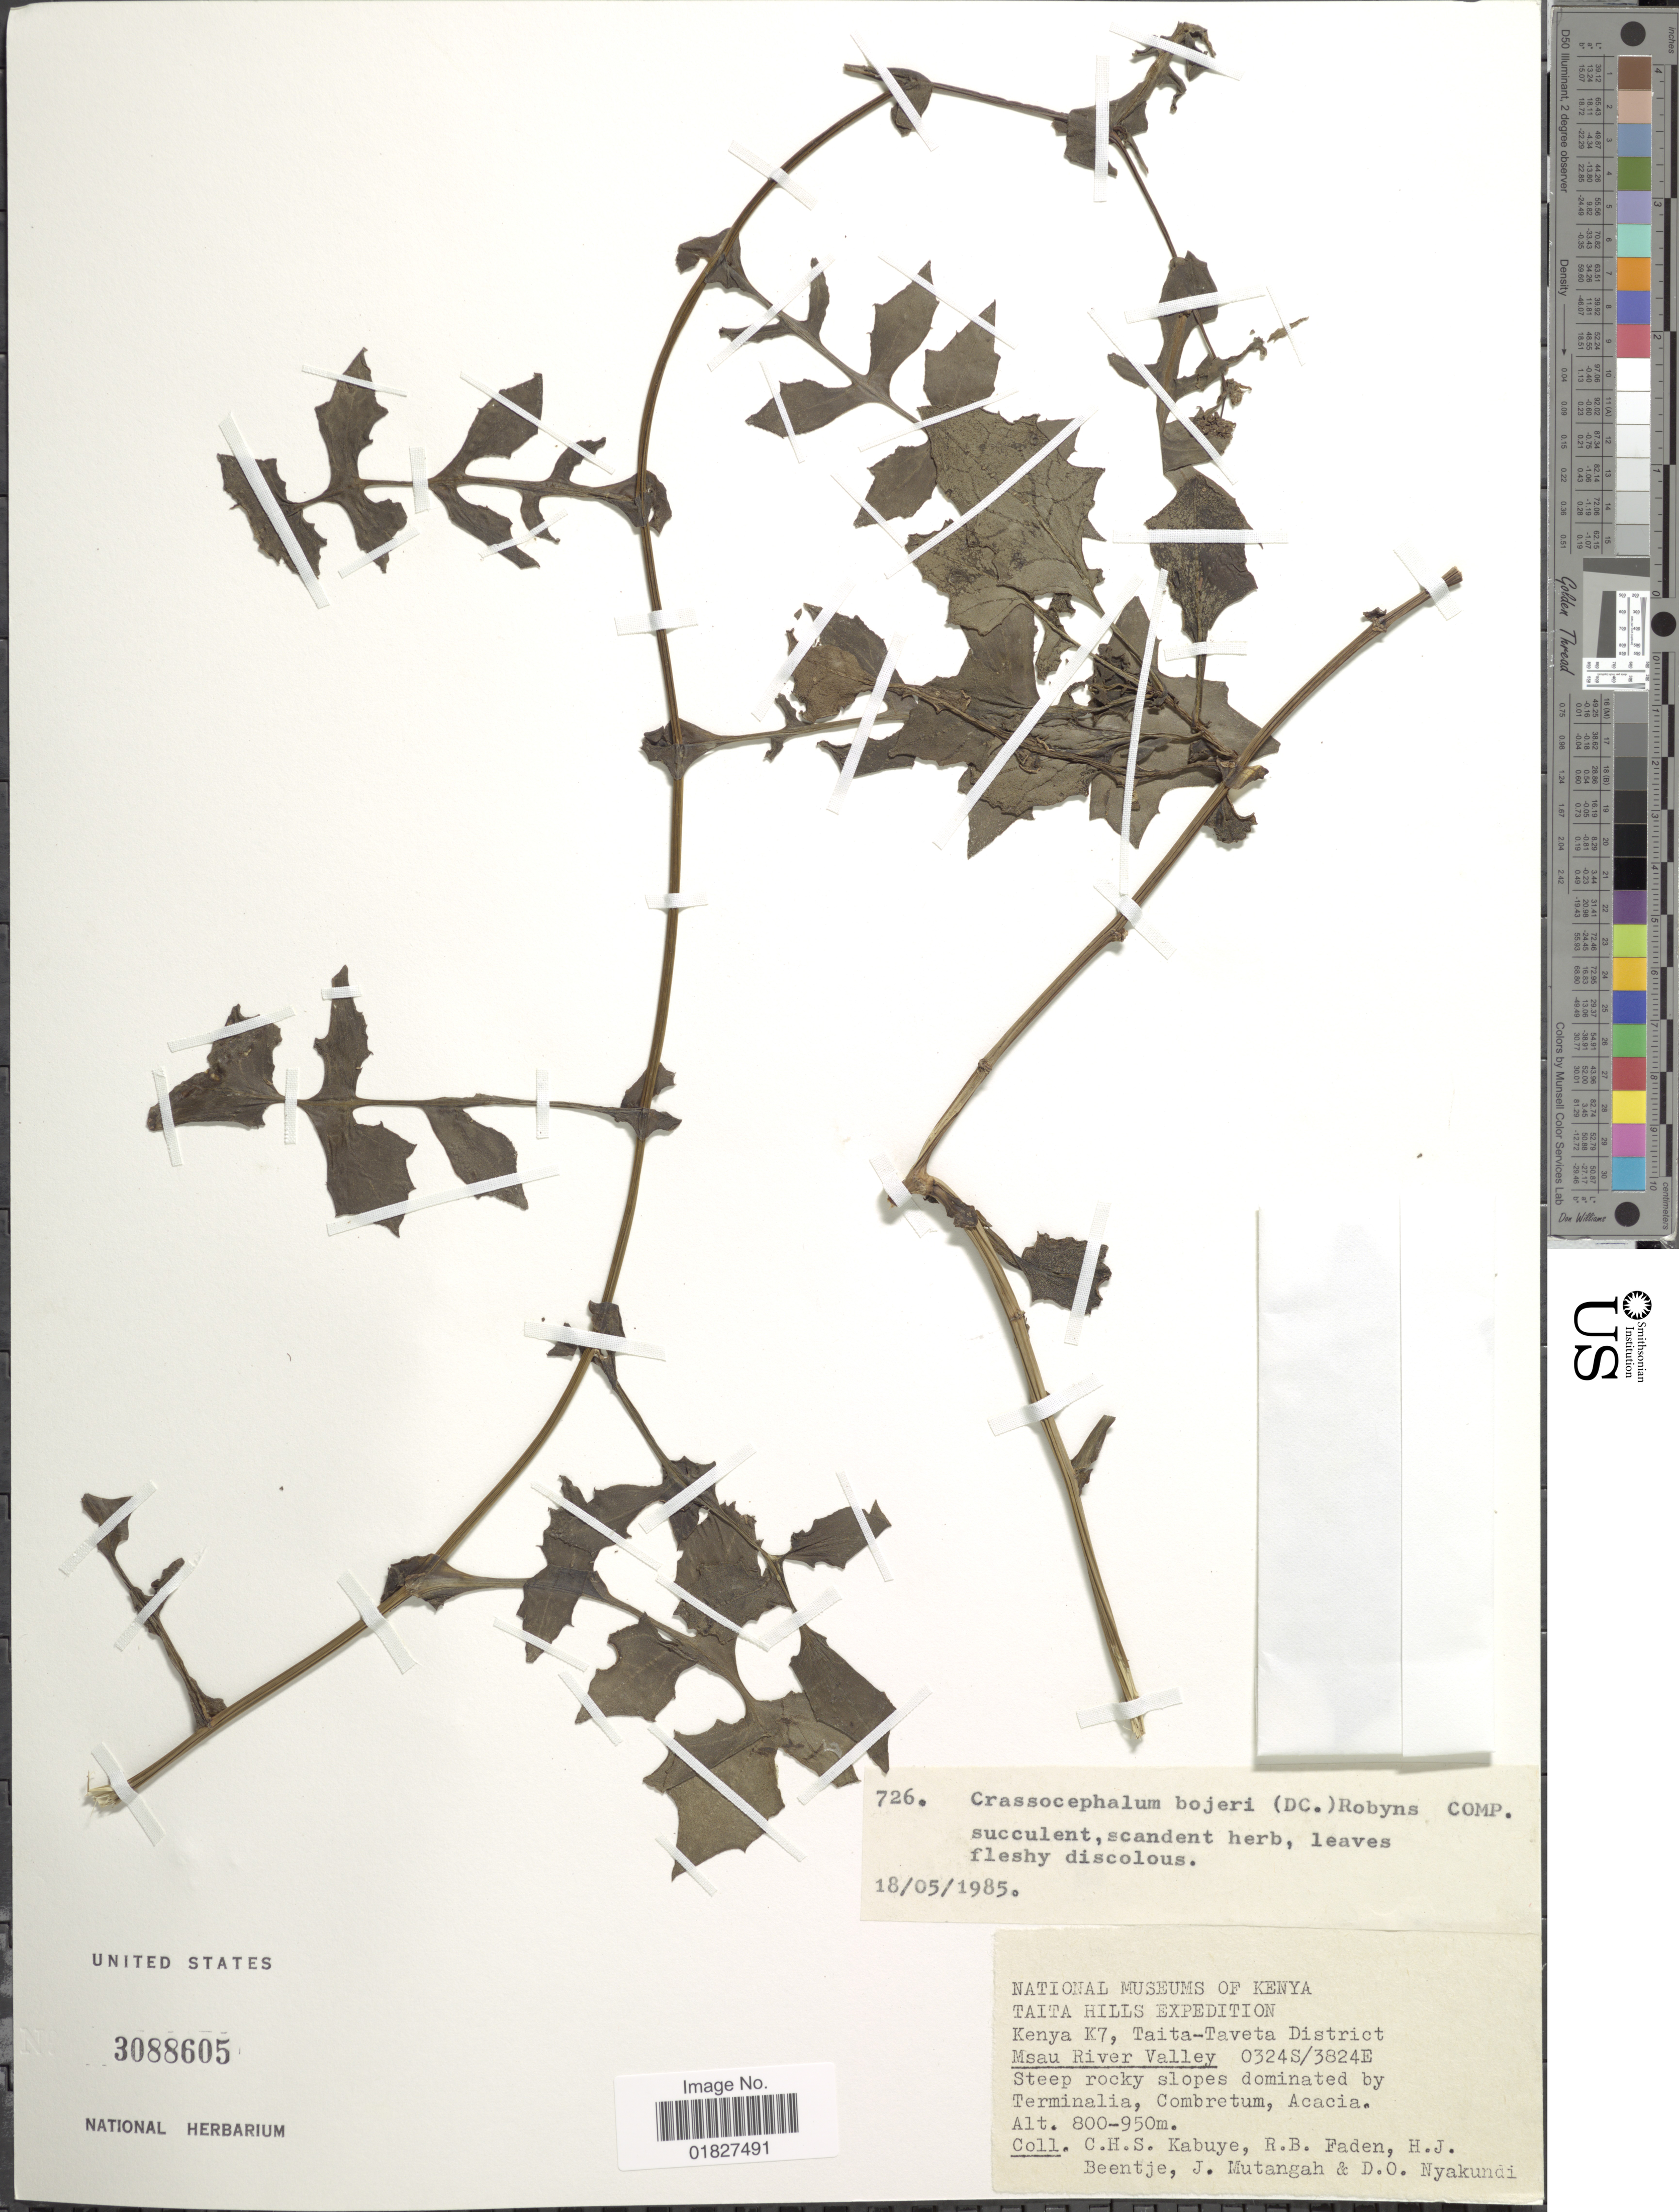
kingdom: Plantae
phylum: Tracheophyta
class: Magnoliopsida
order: Asterales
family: Asteraceae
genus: Crassocephalum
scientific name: Crassocephalum bojeri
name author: (DC.) Robyns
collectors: C. Kabuye, R. B. Faden, H. J. Beentje, J. Mutangah & D. Nyakundi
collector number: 726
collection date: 1985-05-18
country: Kenya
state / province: Taita Taveta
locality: Kenya K7, Msau River Valley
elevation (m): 800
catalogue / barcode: US 3088605